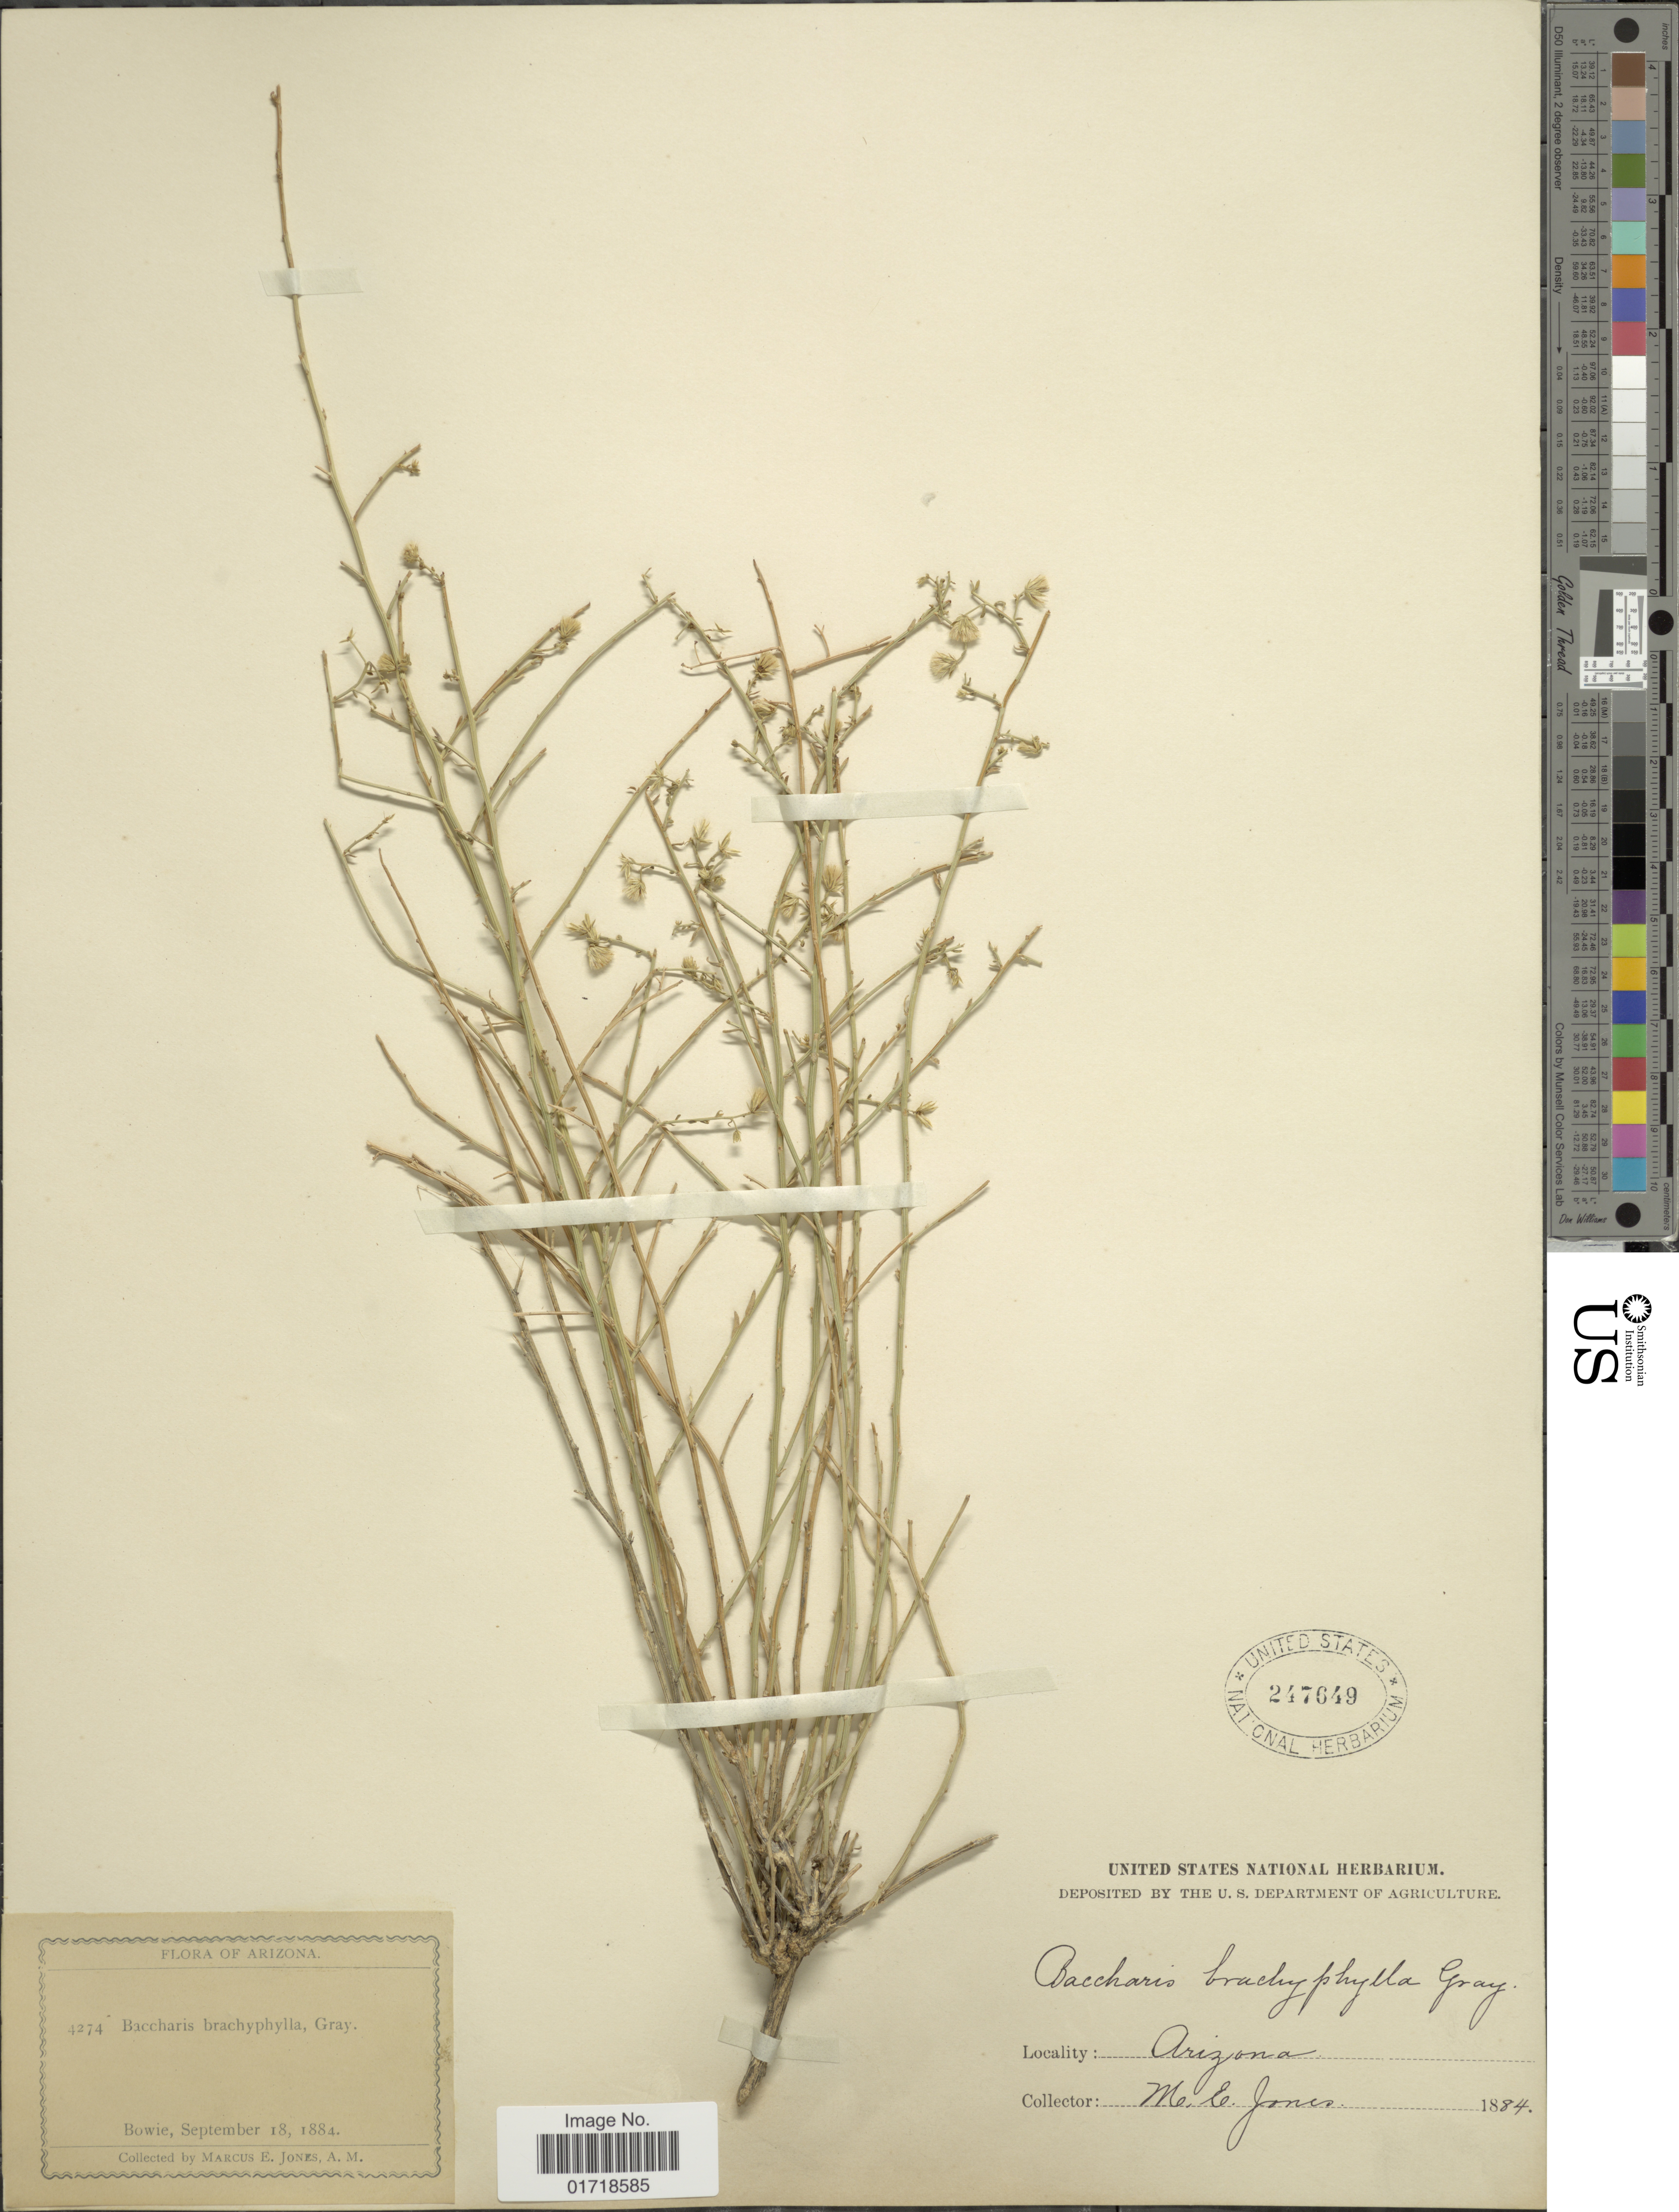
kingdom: Plantae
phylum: Tracheophyta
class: Magnoliopsida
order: Asterales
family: Asteraceae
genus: Baccharis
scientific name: Baccharis brachyphylla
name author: A. Gray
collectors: M. E. Jones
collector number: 4274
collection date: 1884-09-18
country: United States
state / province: Arizona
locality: Bowie.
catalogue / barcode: US 247649